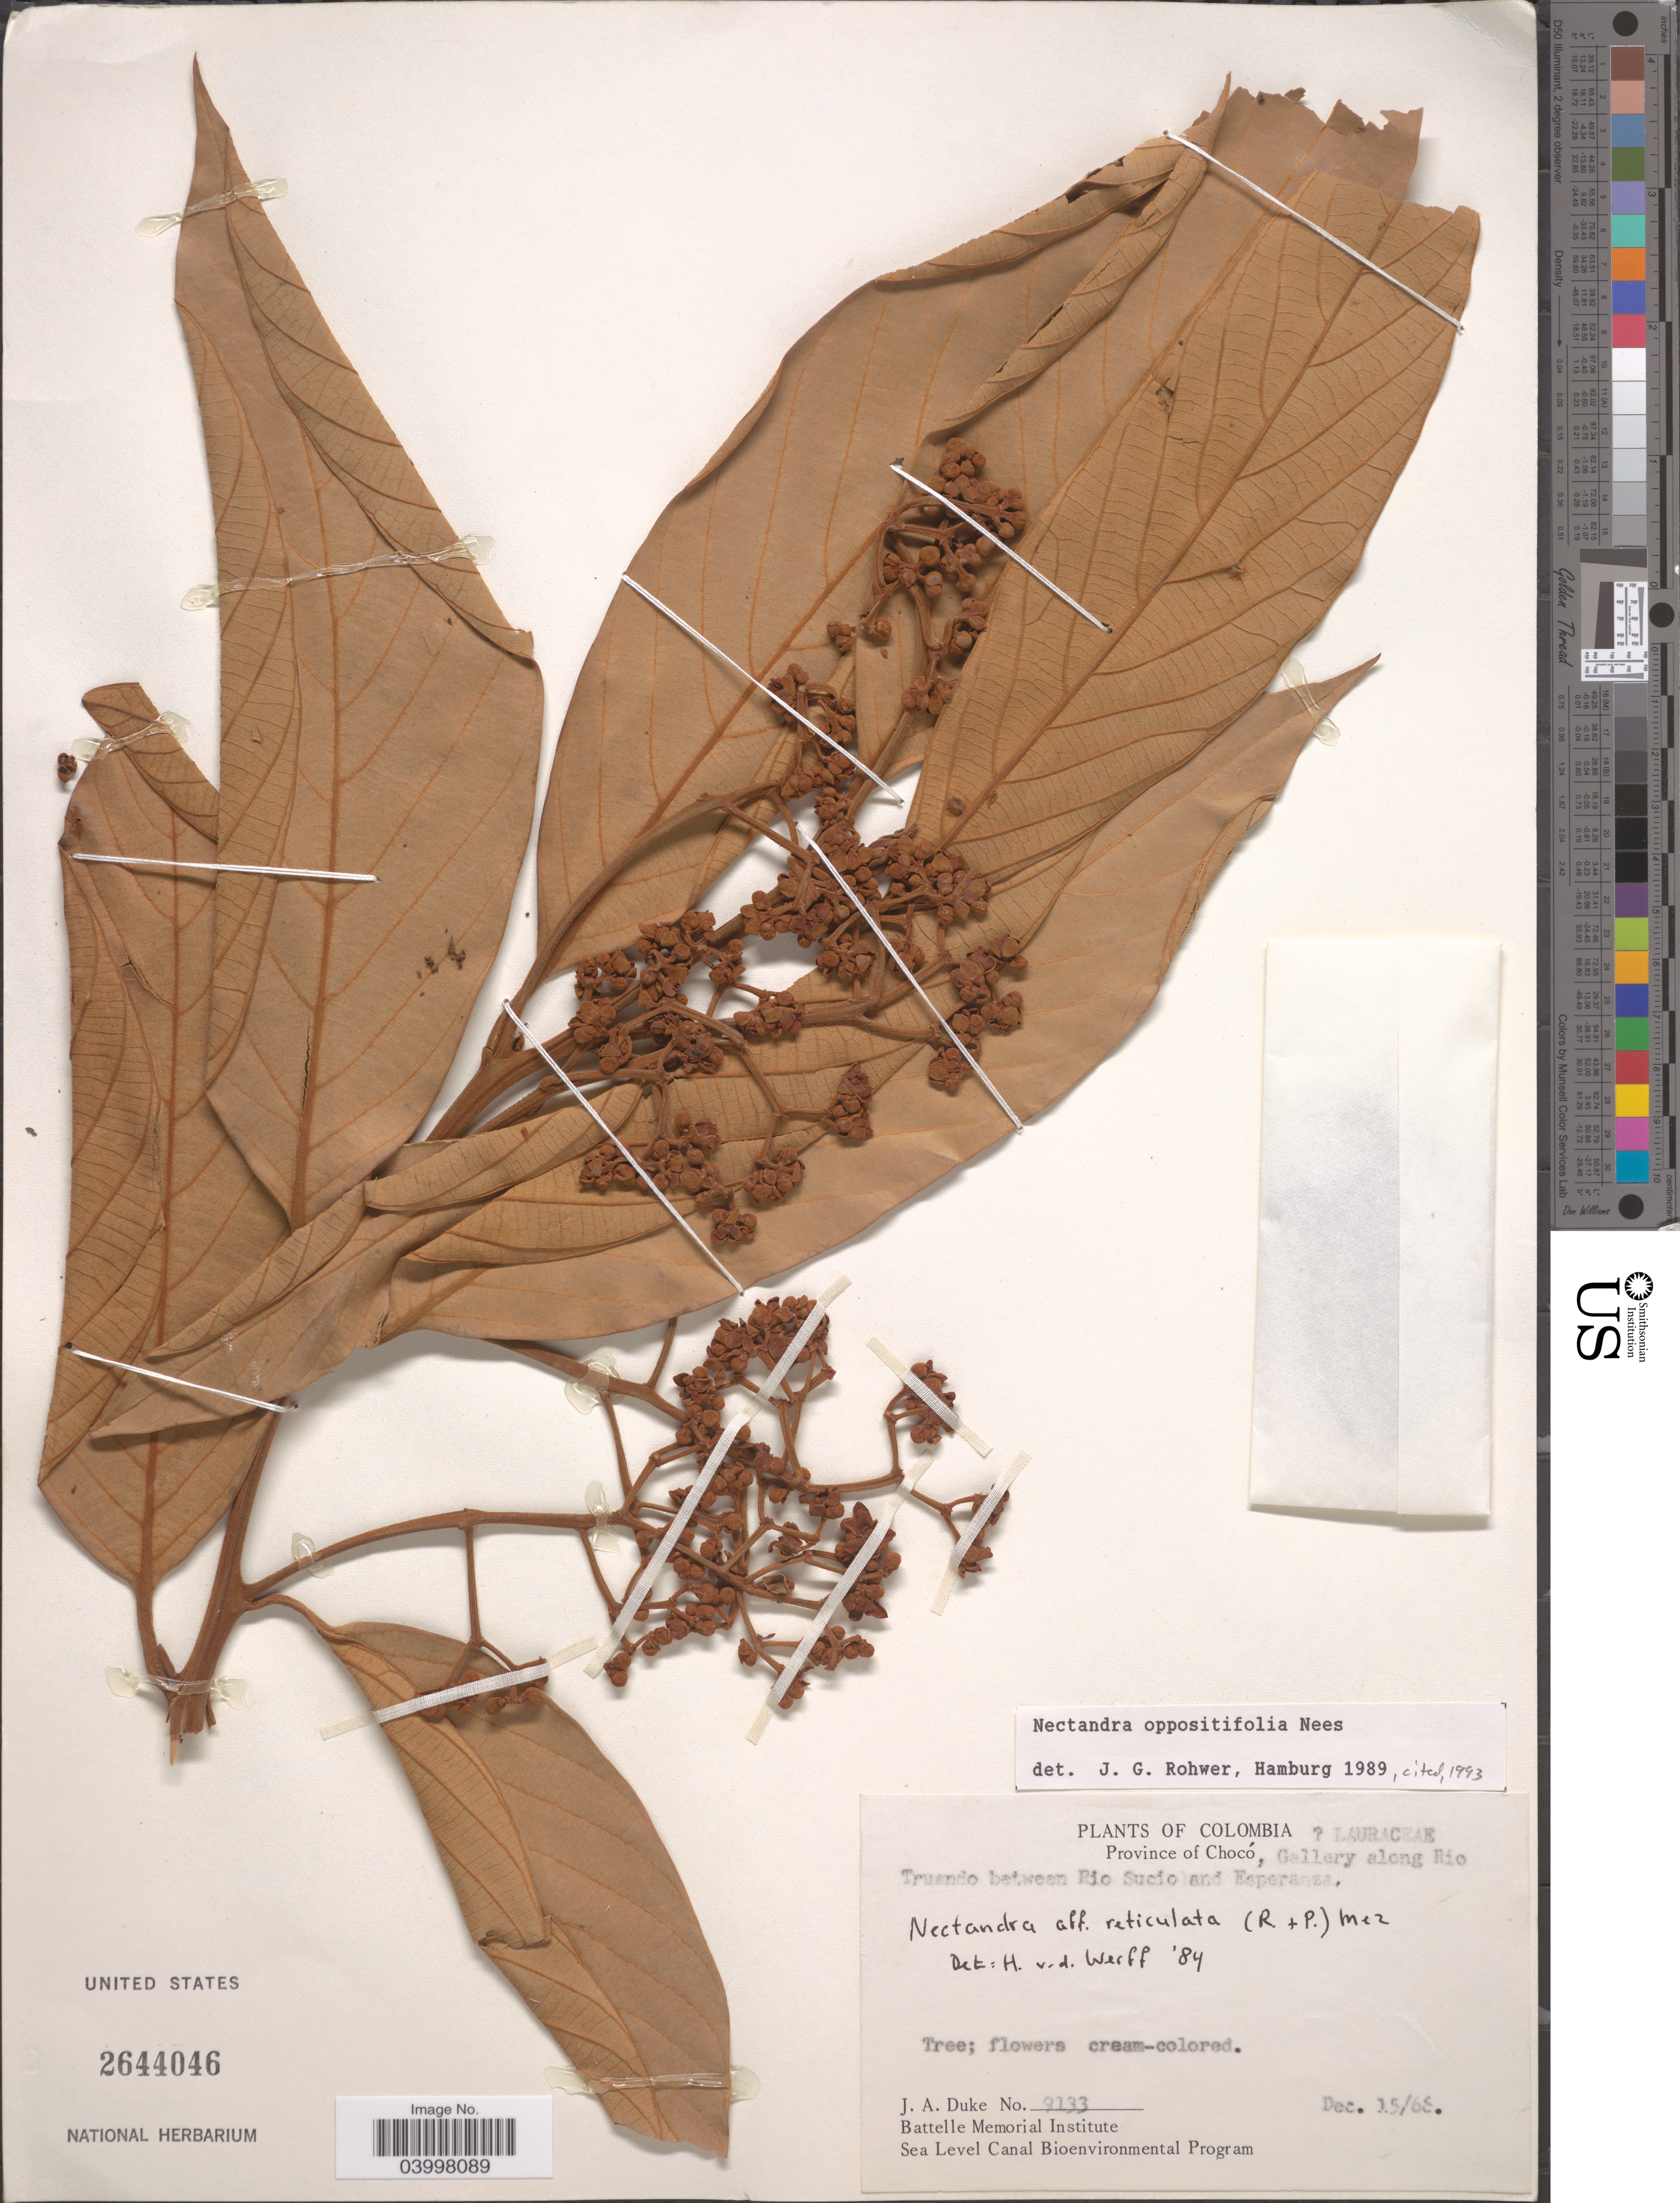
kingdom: Plantae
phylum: Tracheophyta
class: Magnoliopsida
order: Laurales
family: Lauraceae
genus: Nectandra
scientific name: Nectandra oppositifolia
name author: Nees & Mart.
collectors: J. A. Duke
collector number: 9133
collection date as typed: Transcribed d/m/y: 15/12/68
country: Colombia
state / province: Chocó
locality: Gallery along Rio Truando between Rio Sucio and Esperanza.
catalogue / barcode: US 2644046